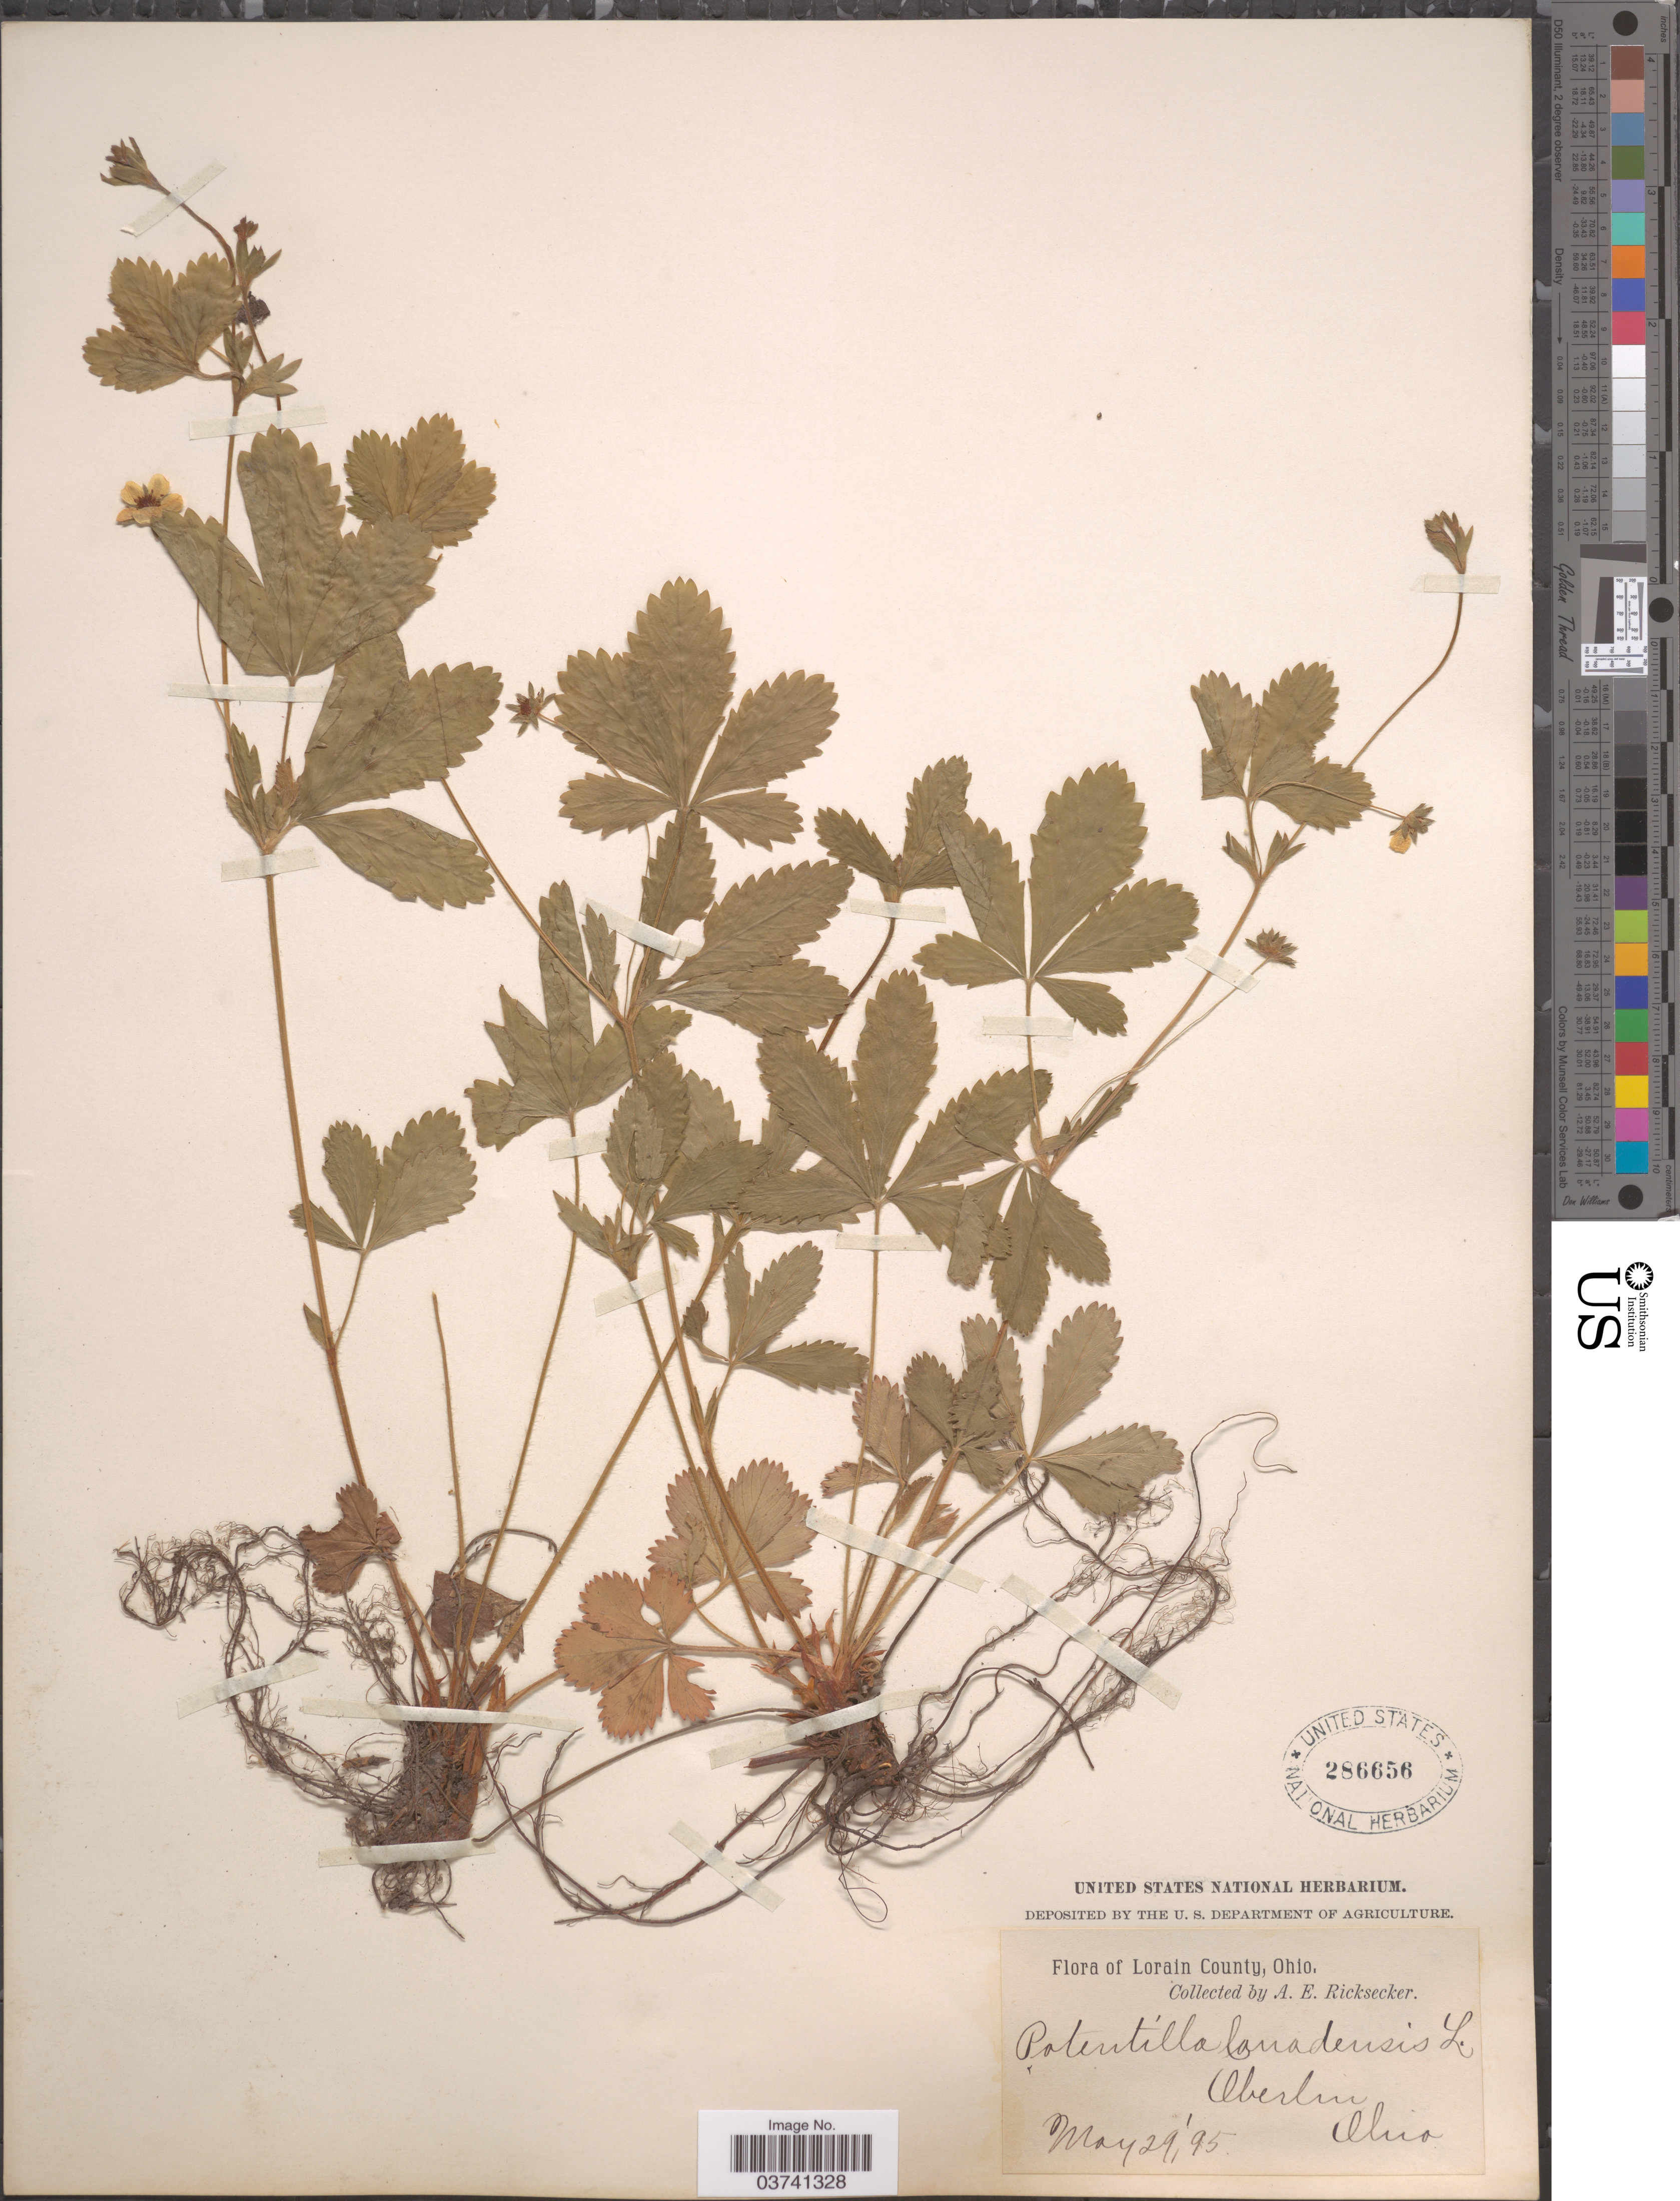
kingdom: Plantae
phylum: Tracheophyta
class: Magnoliopsida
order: Rosales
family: Rosaceae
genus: Potentilla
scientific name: Potentilla simplex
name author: Michx.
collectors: A. E. Ricksecker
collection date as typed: Transcribed d/m/y: 29/5/95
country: United States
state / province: Ohio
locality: Lorain County. Oberlin.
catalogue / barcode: US 286656